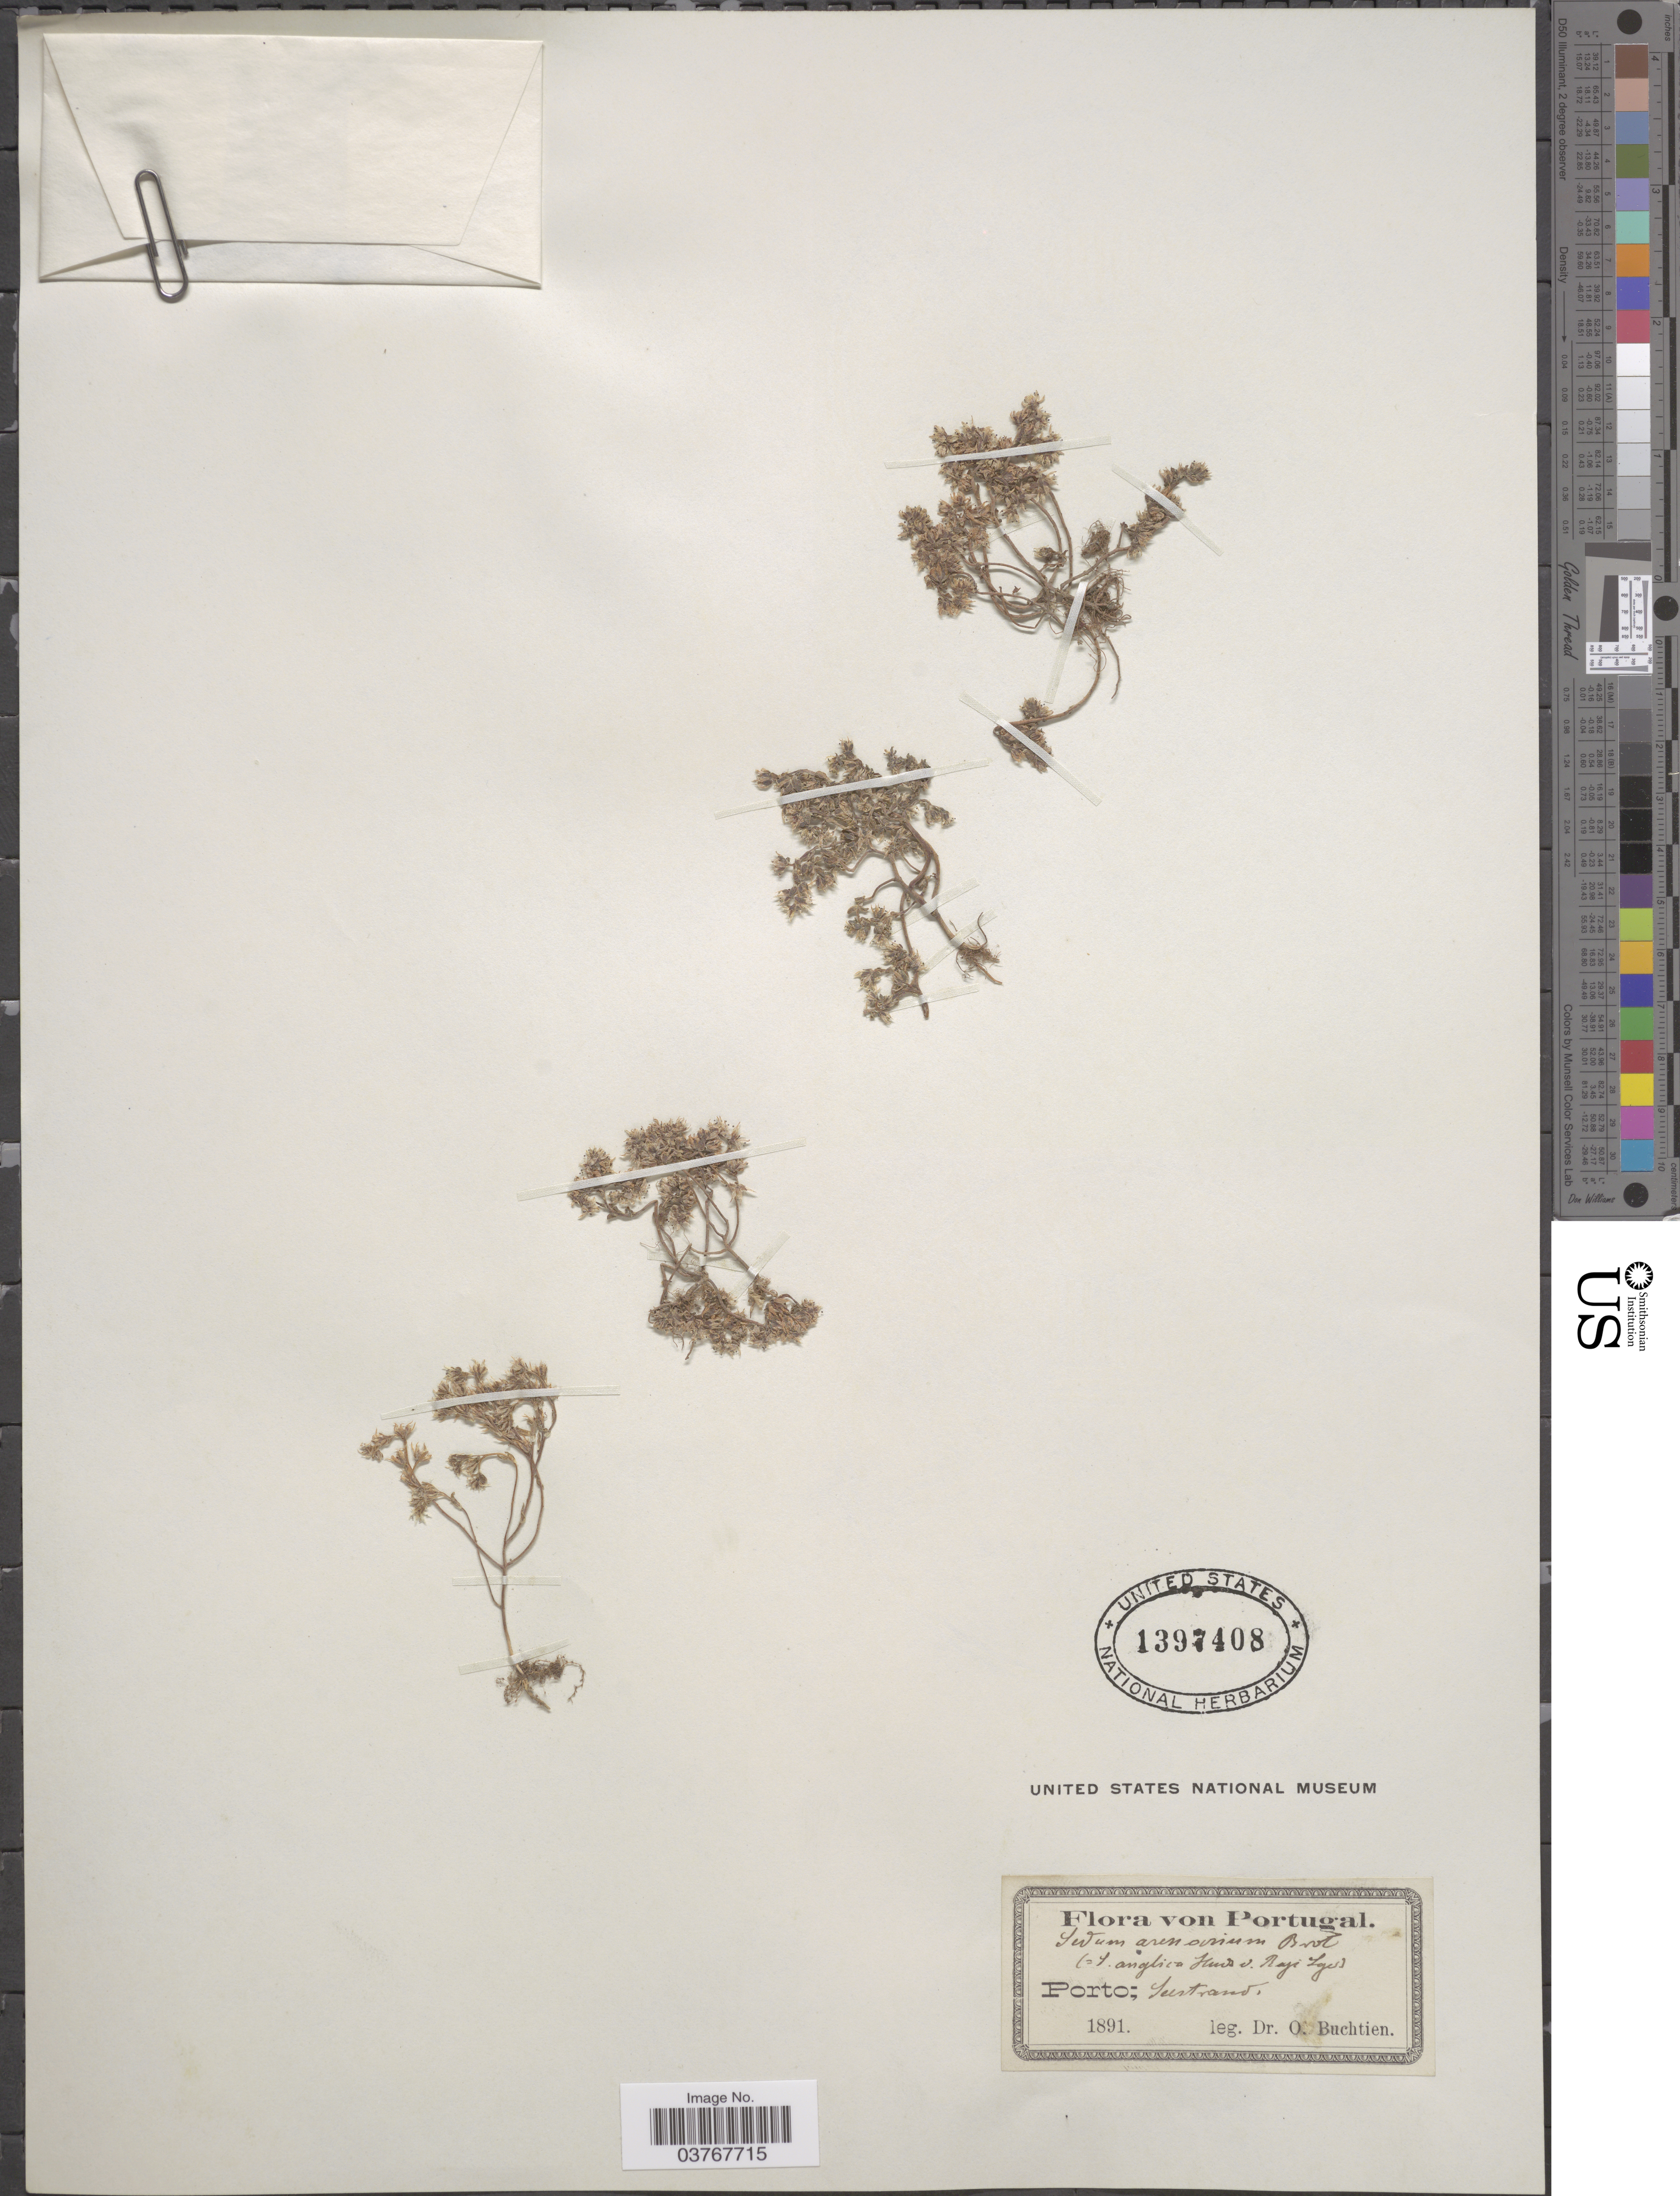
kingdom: Plantae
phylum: Tracheophyta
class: Magnoliopsida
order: Saxifragales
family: Crassulaceae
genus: Sedum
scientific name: Sedum arenarium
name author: Brot.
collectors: O. Buchtien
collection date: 1891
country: Portugal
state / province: Porto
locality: Seestrand.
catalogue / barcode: US 1397408